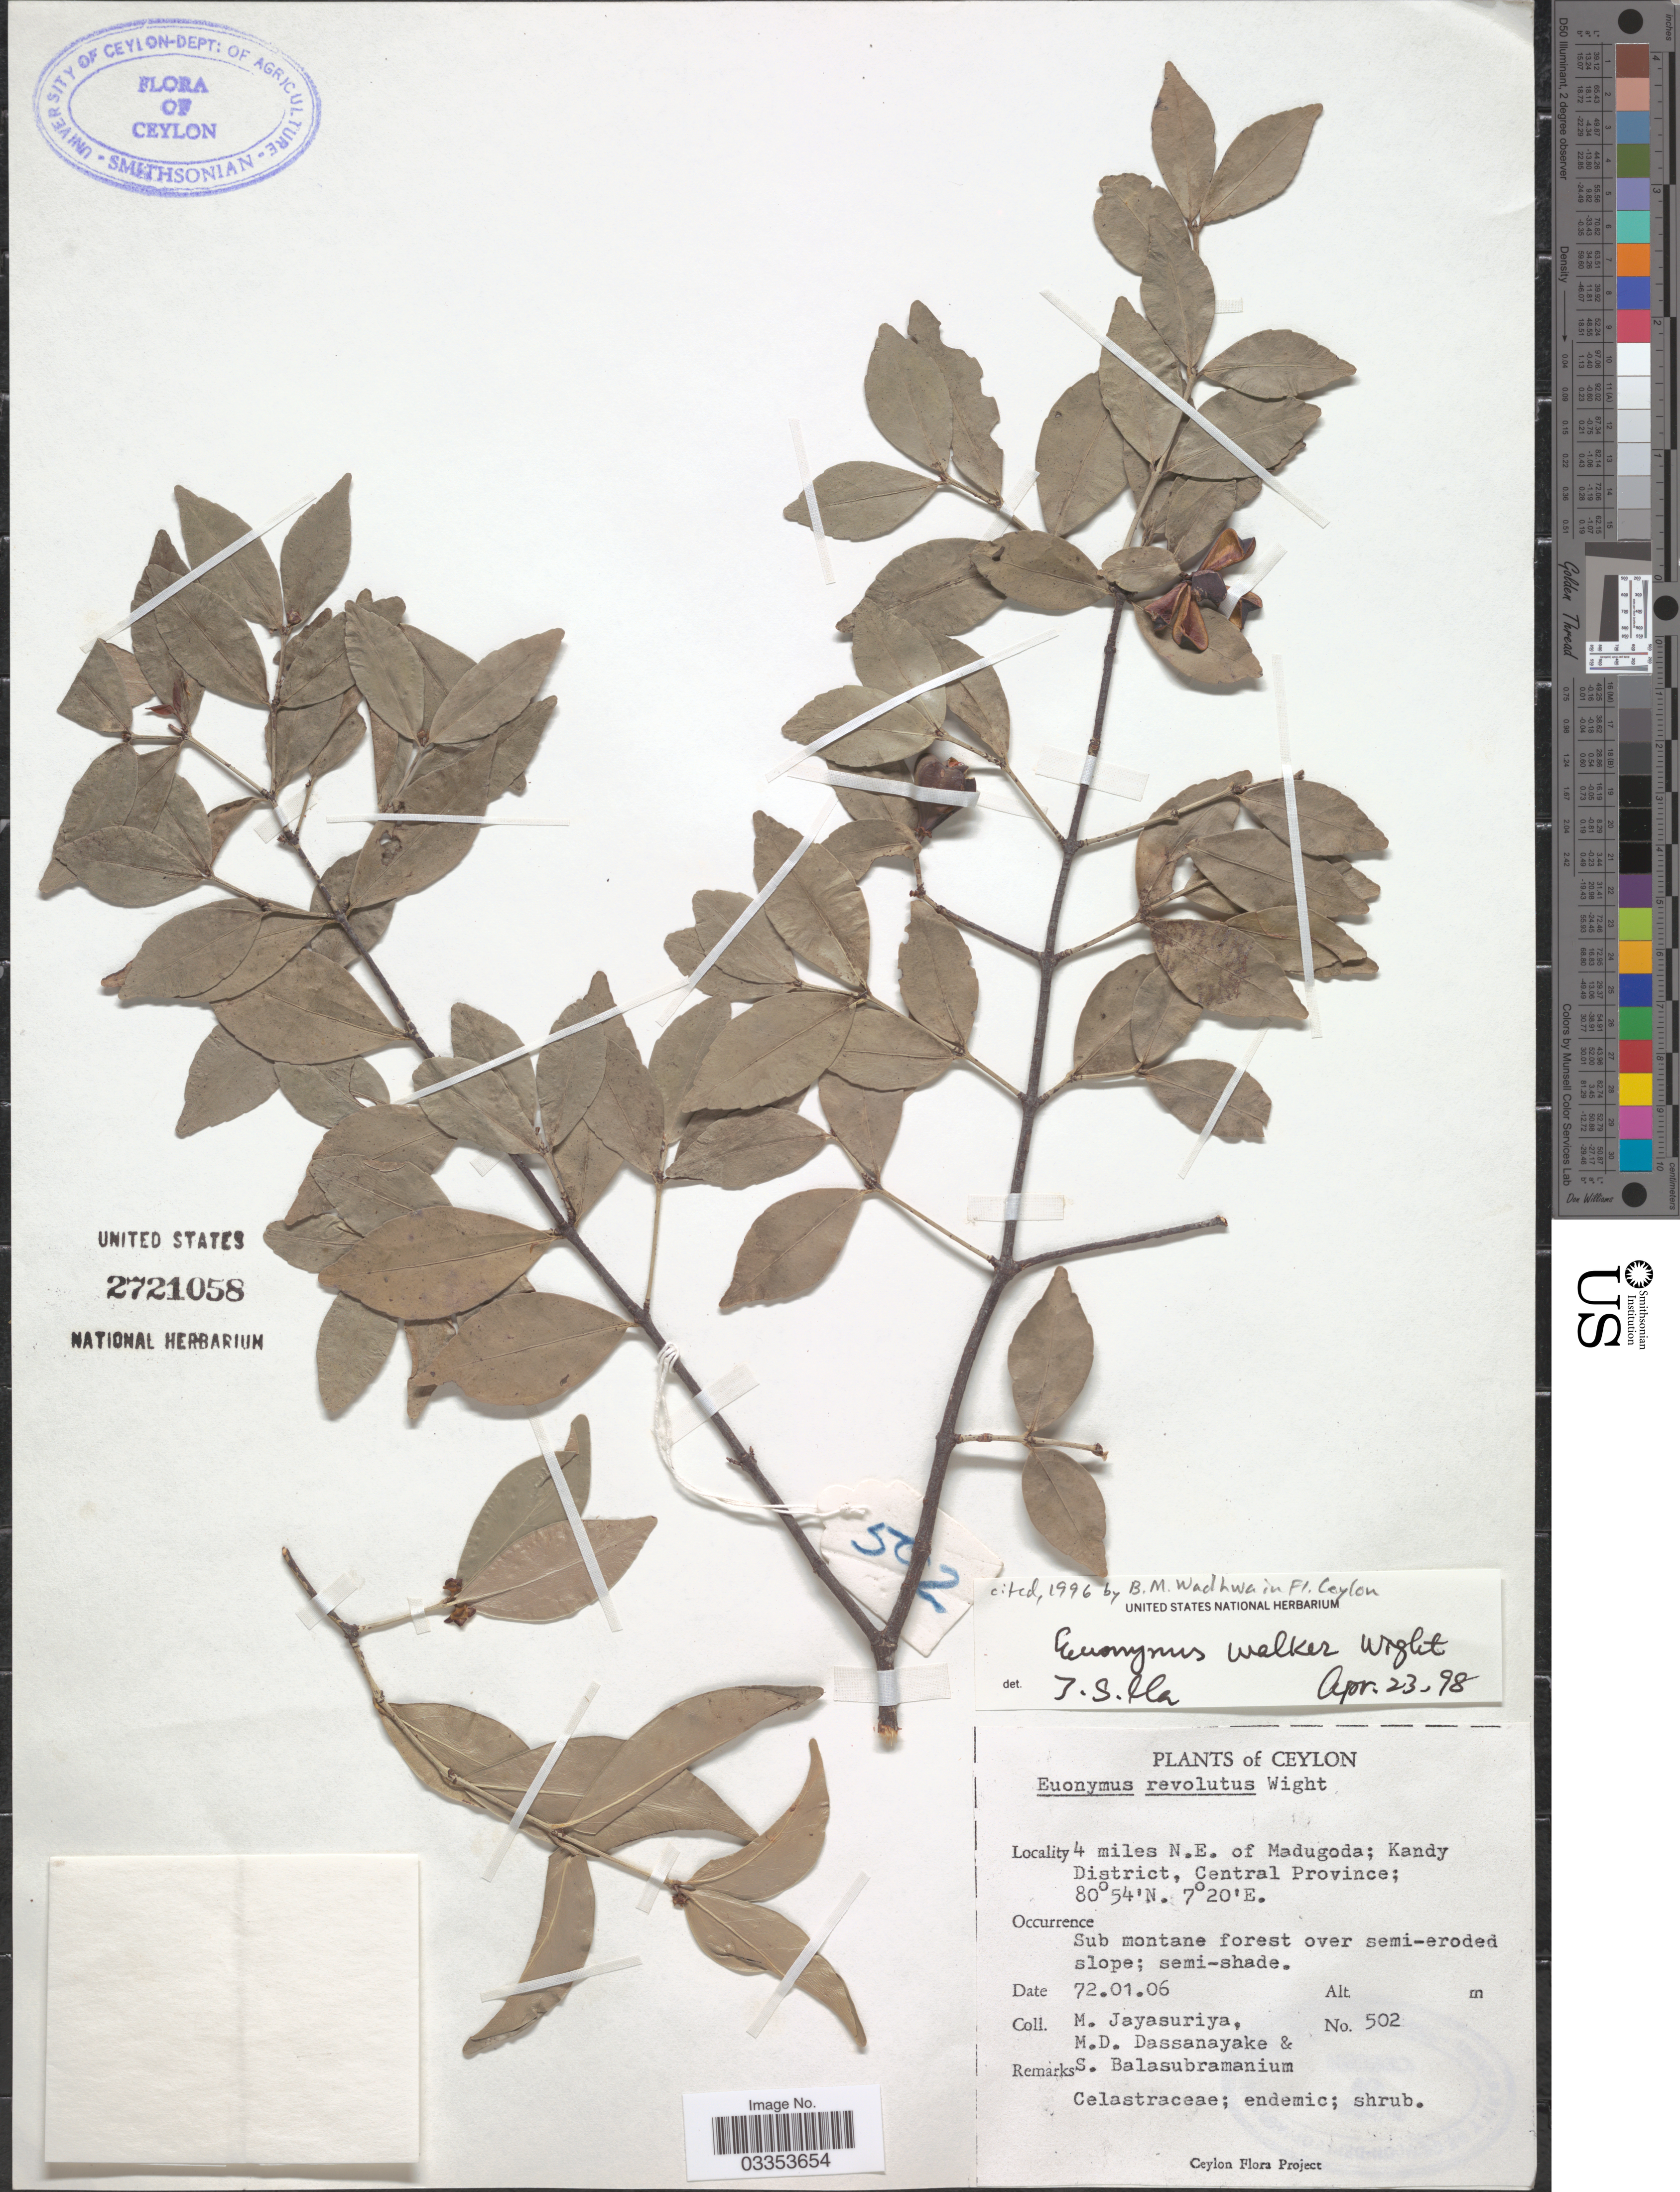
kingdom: Plantae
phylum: Tracheophyta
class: Magnoliopsida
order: Celastrales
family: Celastraceae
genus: Euonymus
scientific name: Euonymus walkeri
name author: Wight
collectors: M. Jayasuriya & M. D. Dassanayake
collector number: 502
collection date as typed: Transcribed d/m/y: 6/1/72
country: Sri Lanka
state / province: Central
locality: Ceylon. 4 miles N.E. of Madugoda; Kandy District.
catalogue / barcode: US 2721058